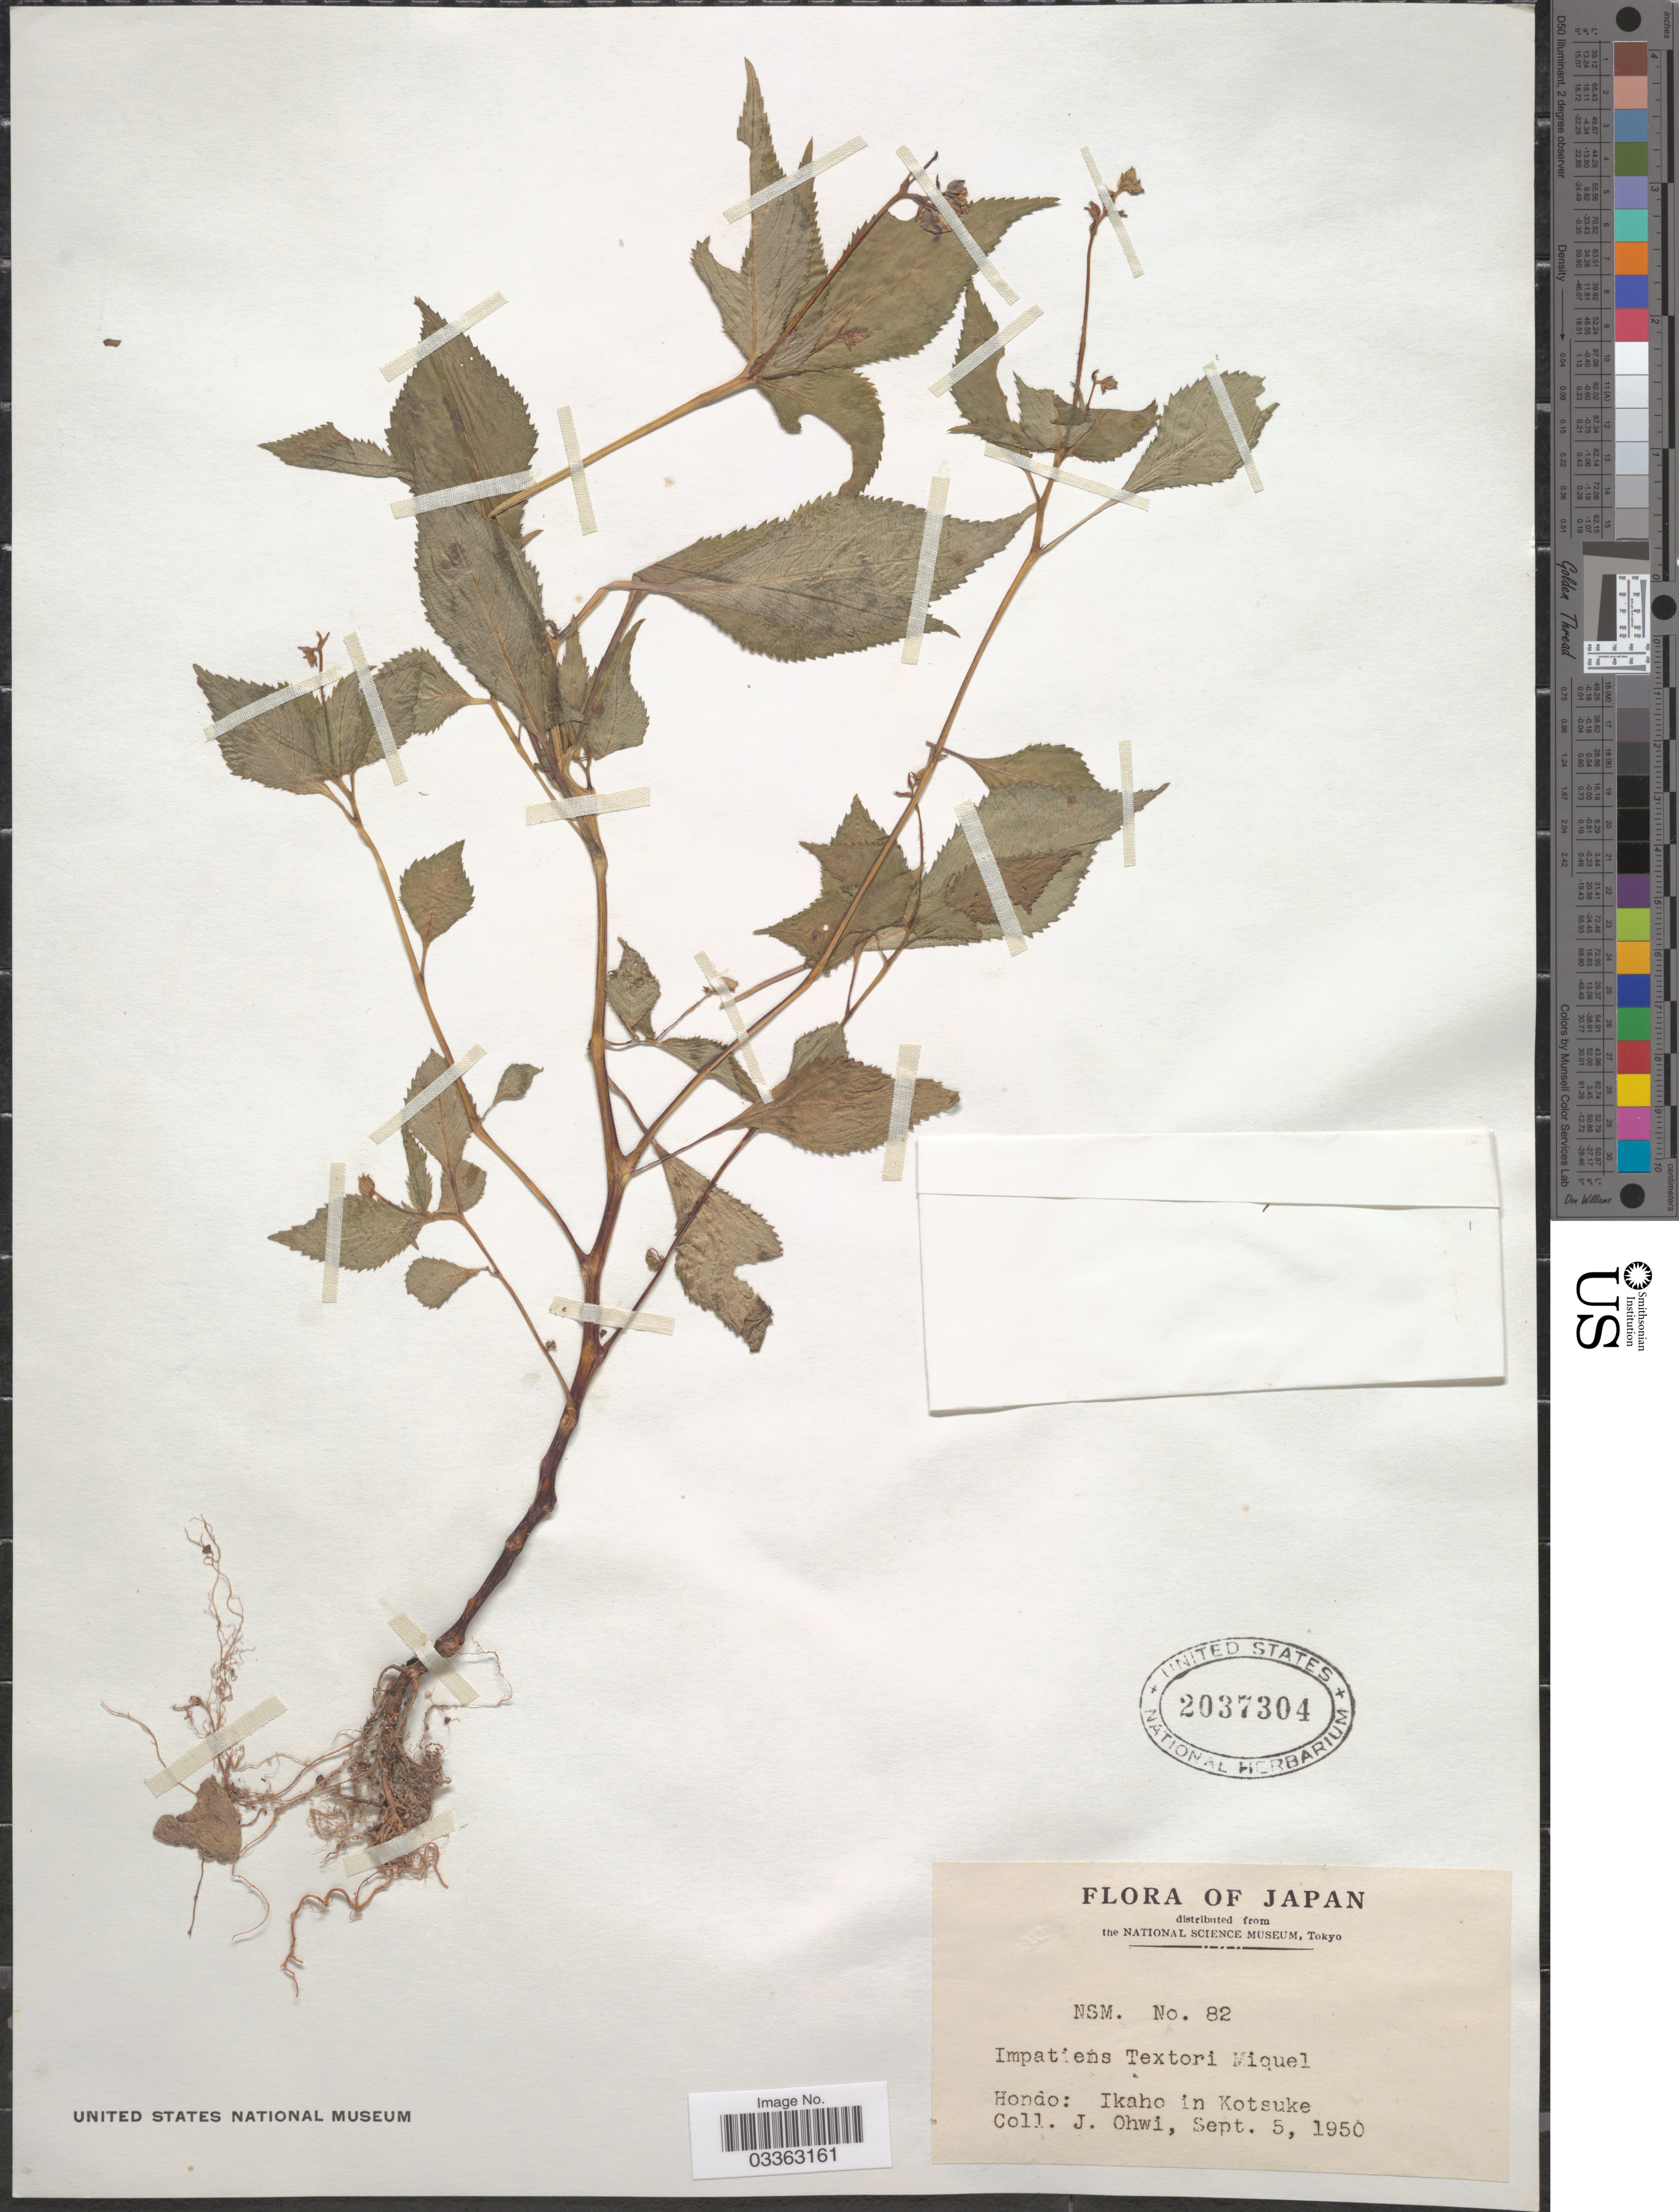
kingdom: Plantae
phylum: Tracheophyta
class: Magnoliopsida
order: Ericales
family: Balsaminaceae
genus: Impatiens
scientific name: Impatiens textorii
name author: Miq.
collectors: J. Ohwi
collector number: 82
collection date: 1950-09-05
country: Japan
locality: Hondo: Ikaho in Kotsuke.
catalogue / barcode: US 2037304